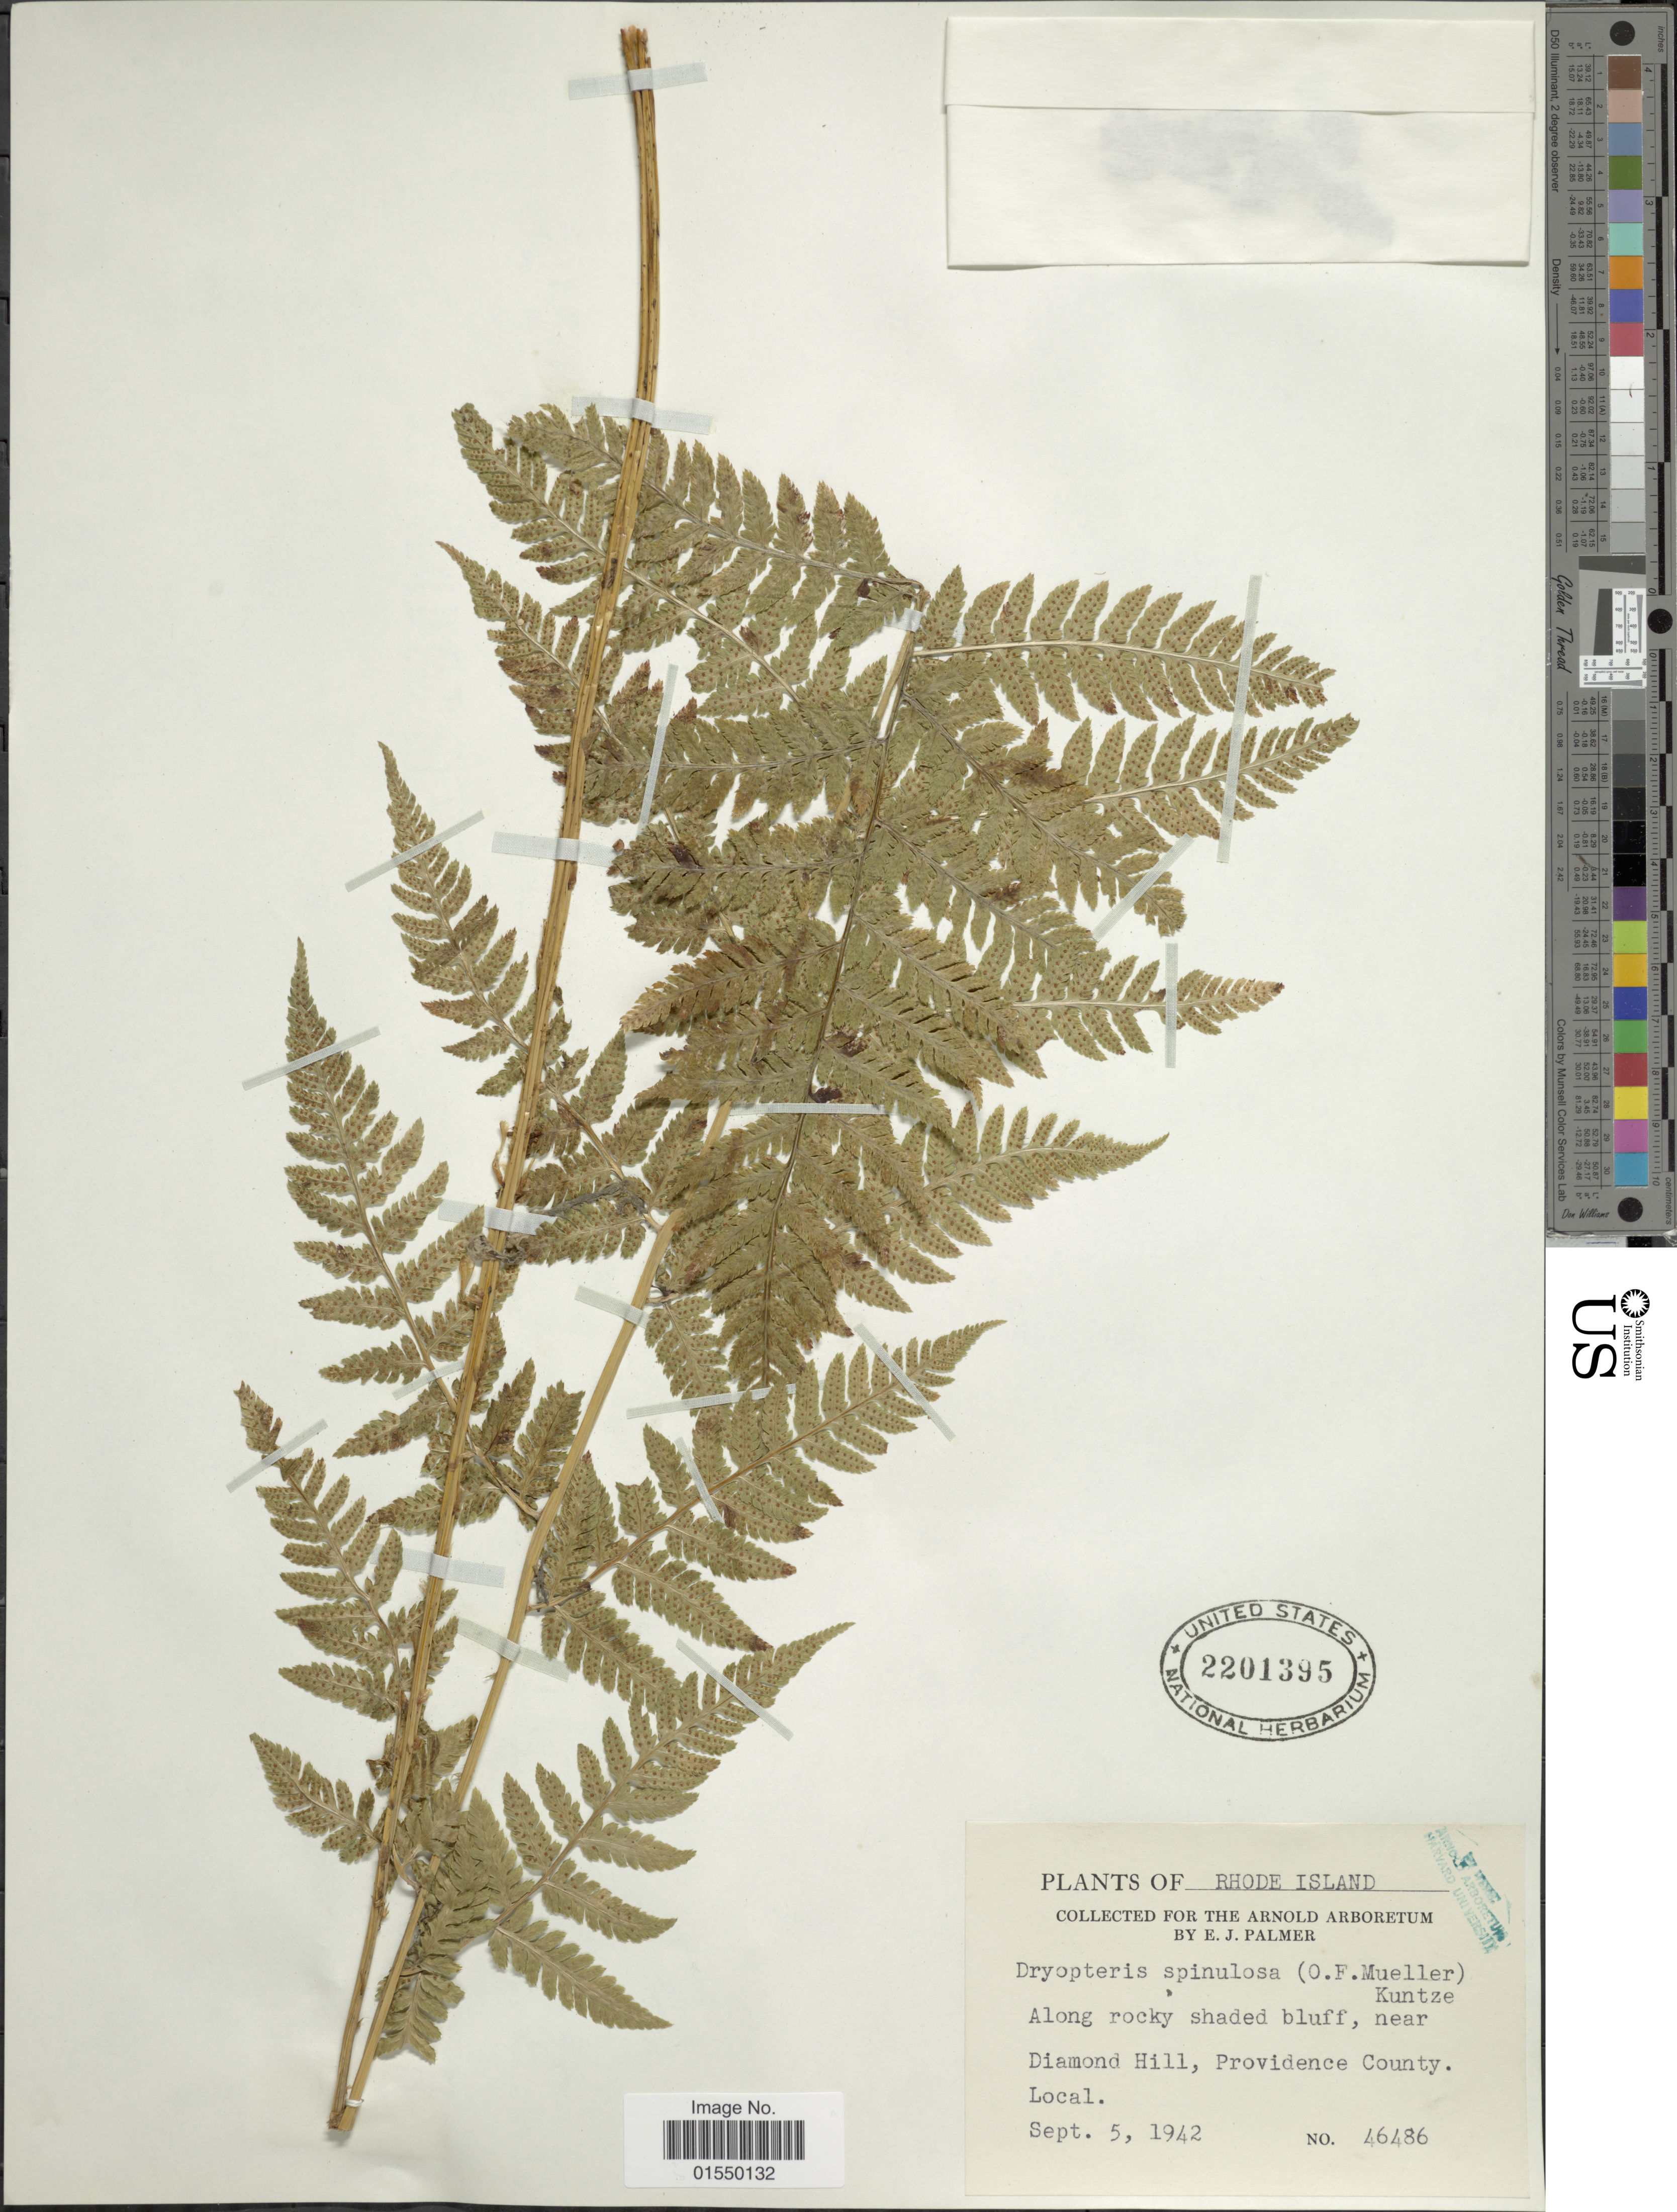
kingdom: Plantae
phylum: Tracheophyta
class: Polypodiopsida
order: Polypodiales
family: Dryopteridaceae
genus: Dryopteris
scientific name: Dryopteris carthusiana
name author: (Villars) H.P. Fuchs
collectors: E. J. Palmer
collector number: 46486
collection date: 1942-09-05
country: United States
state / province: Rhode Island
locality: Near Diamond Hill, Providence County, Local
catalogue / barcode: US 2201395